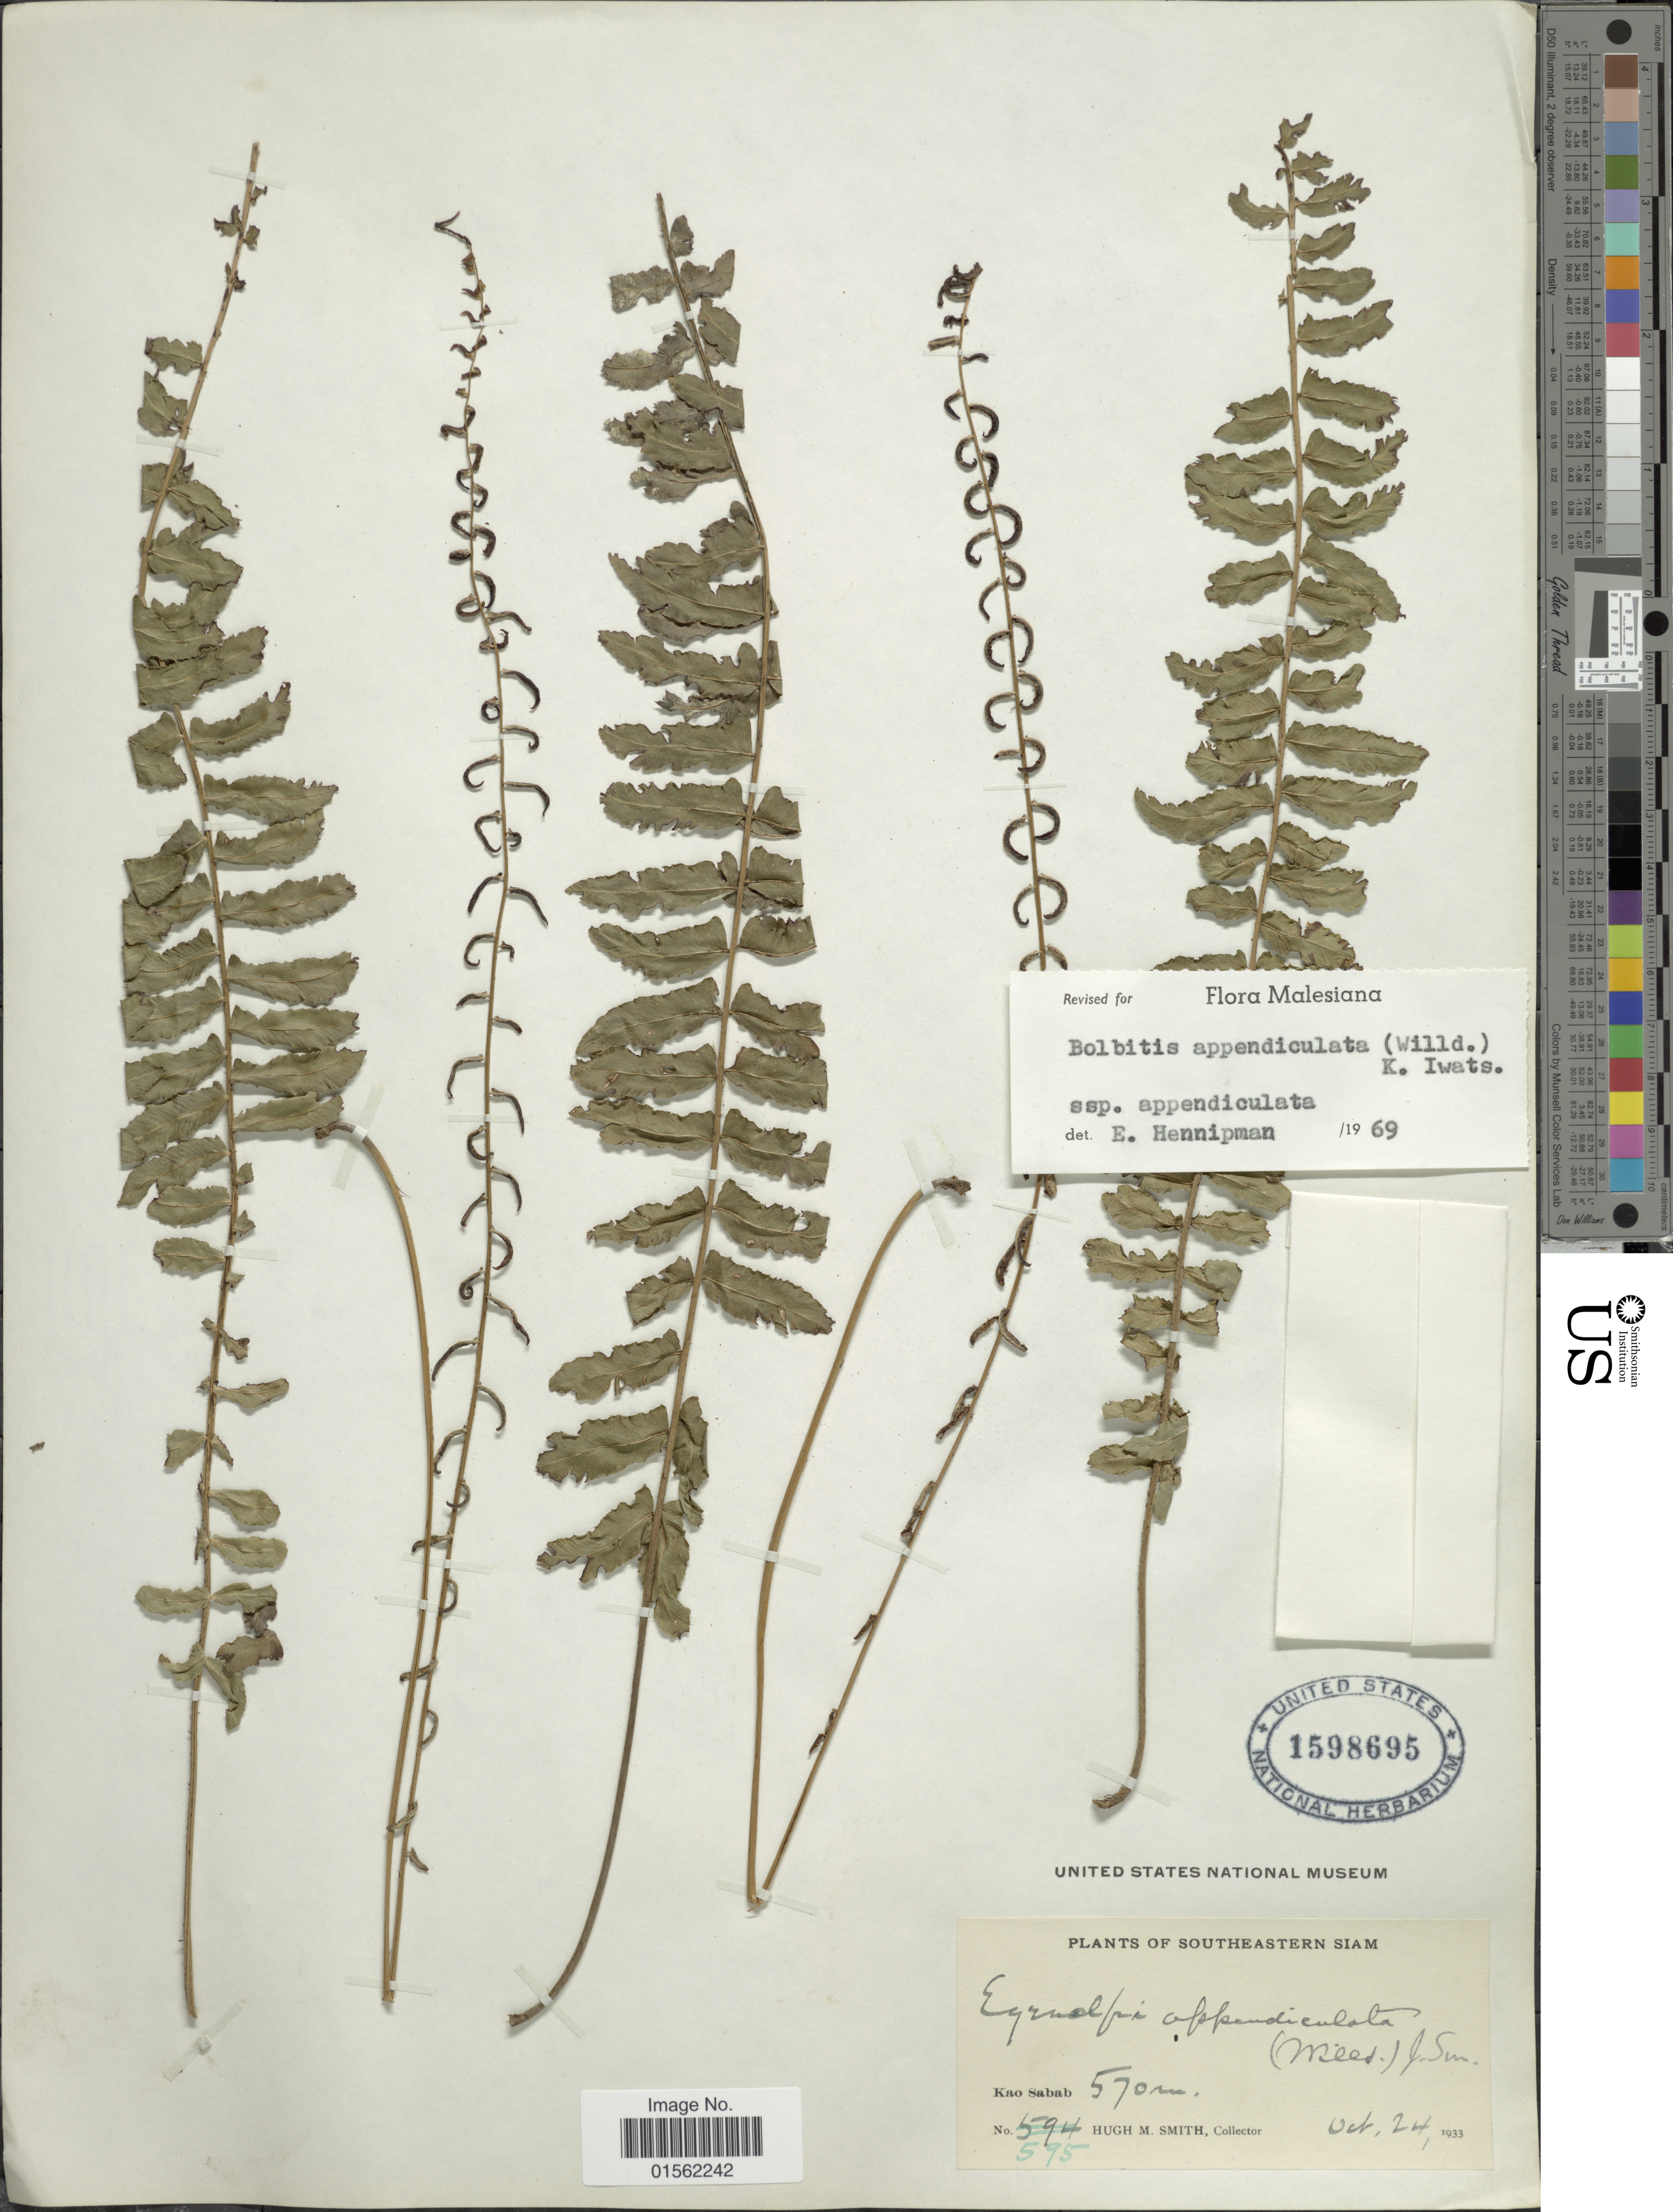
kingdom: Plantae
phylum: Tracheophyta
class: Polypodiopsida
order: Polypodiales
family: Dryopteridaceae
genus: Bolbitis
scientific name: Bolbitis appendiculata var. appendiculata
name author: (Willd.) K. Iwats.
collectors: H. M. Smith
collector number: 595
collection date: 1933-10-24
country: Thailand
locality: Southeastern Siam, Kao Sabab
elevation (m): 570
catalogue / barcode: US 1598695